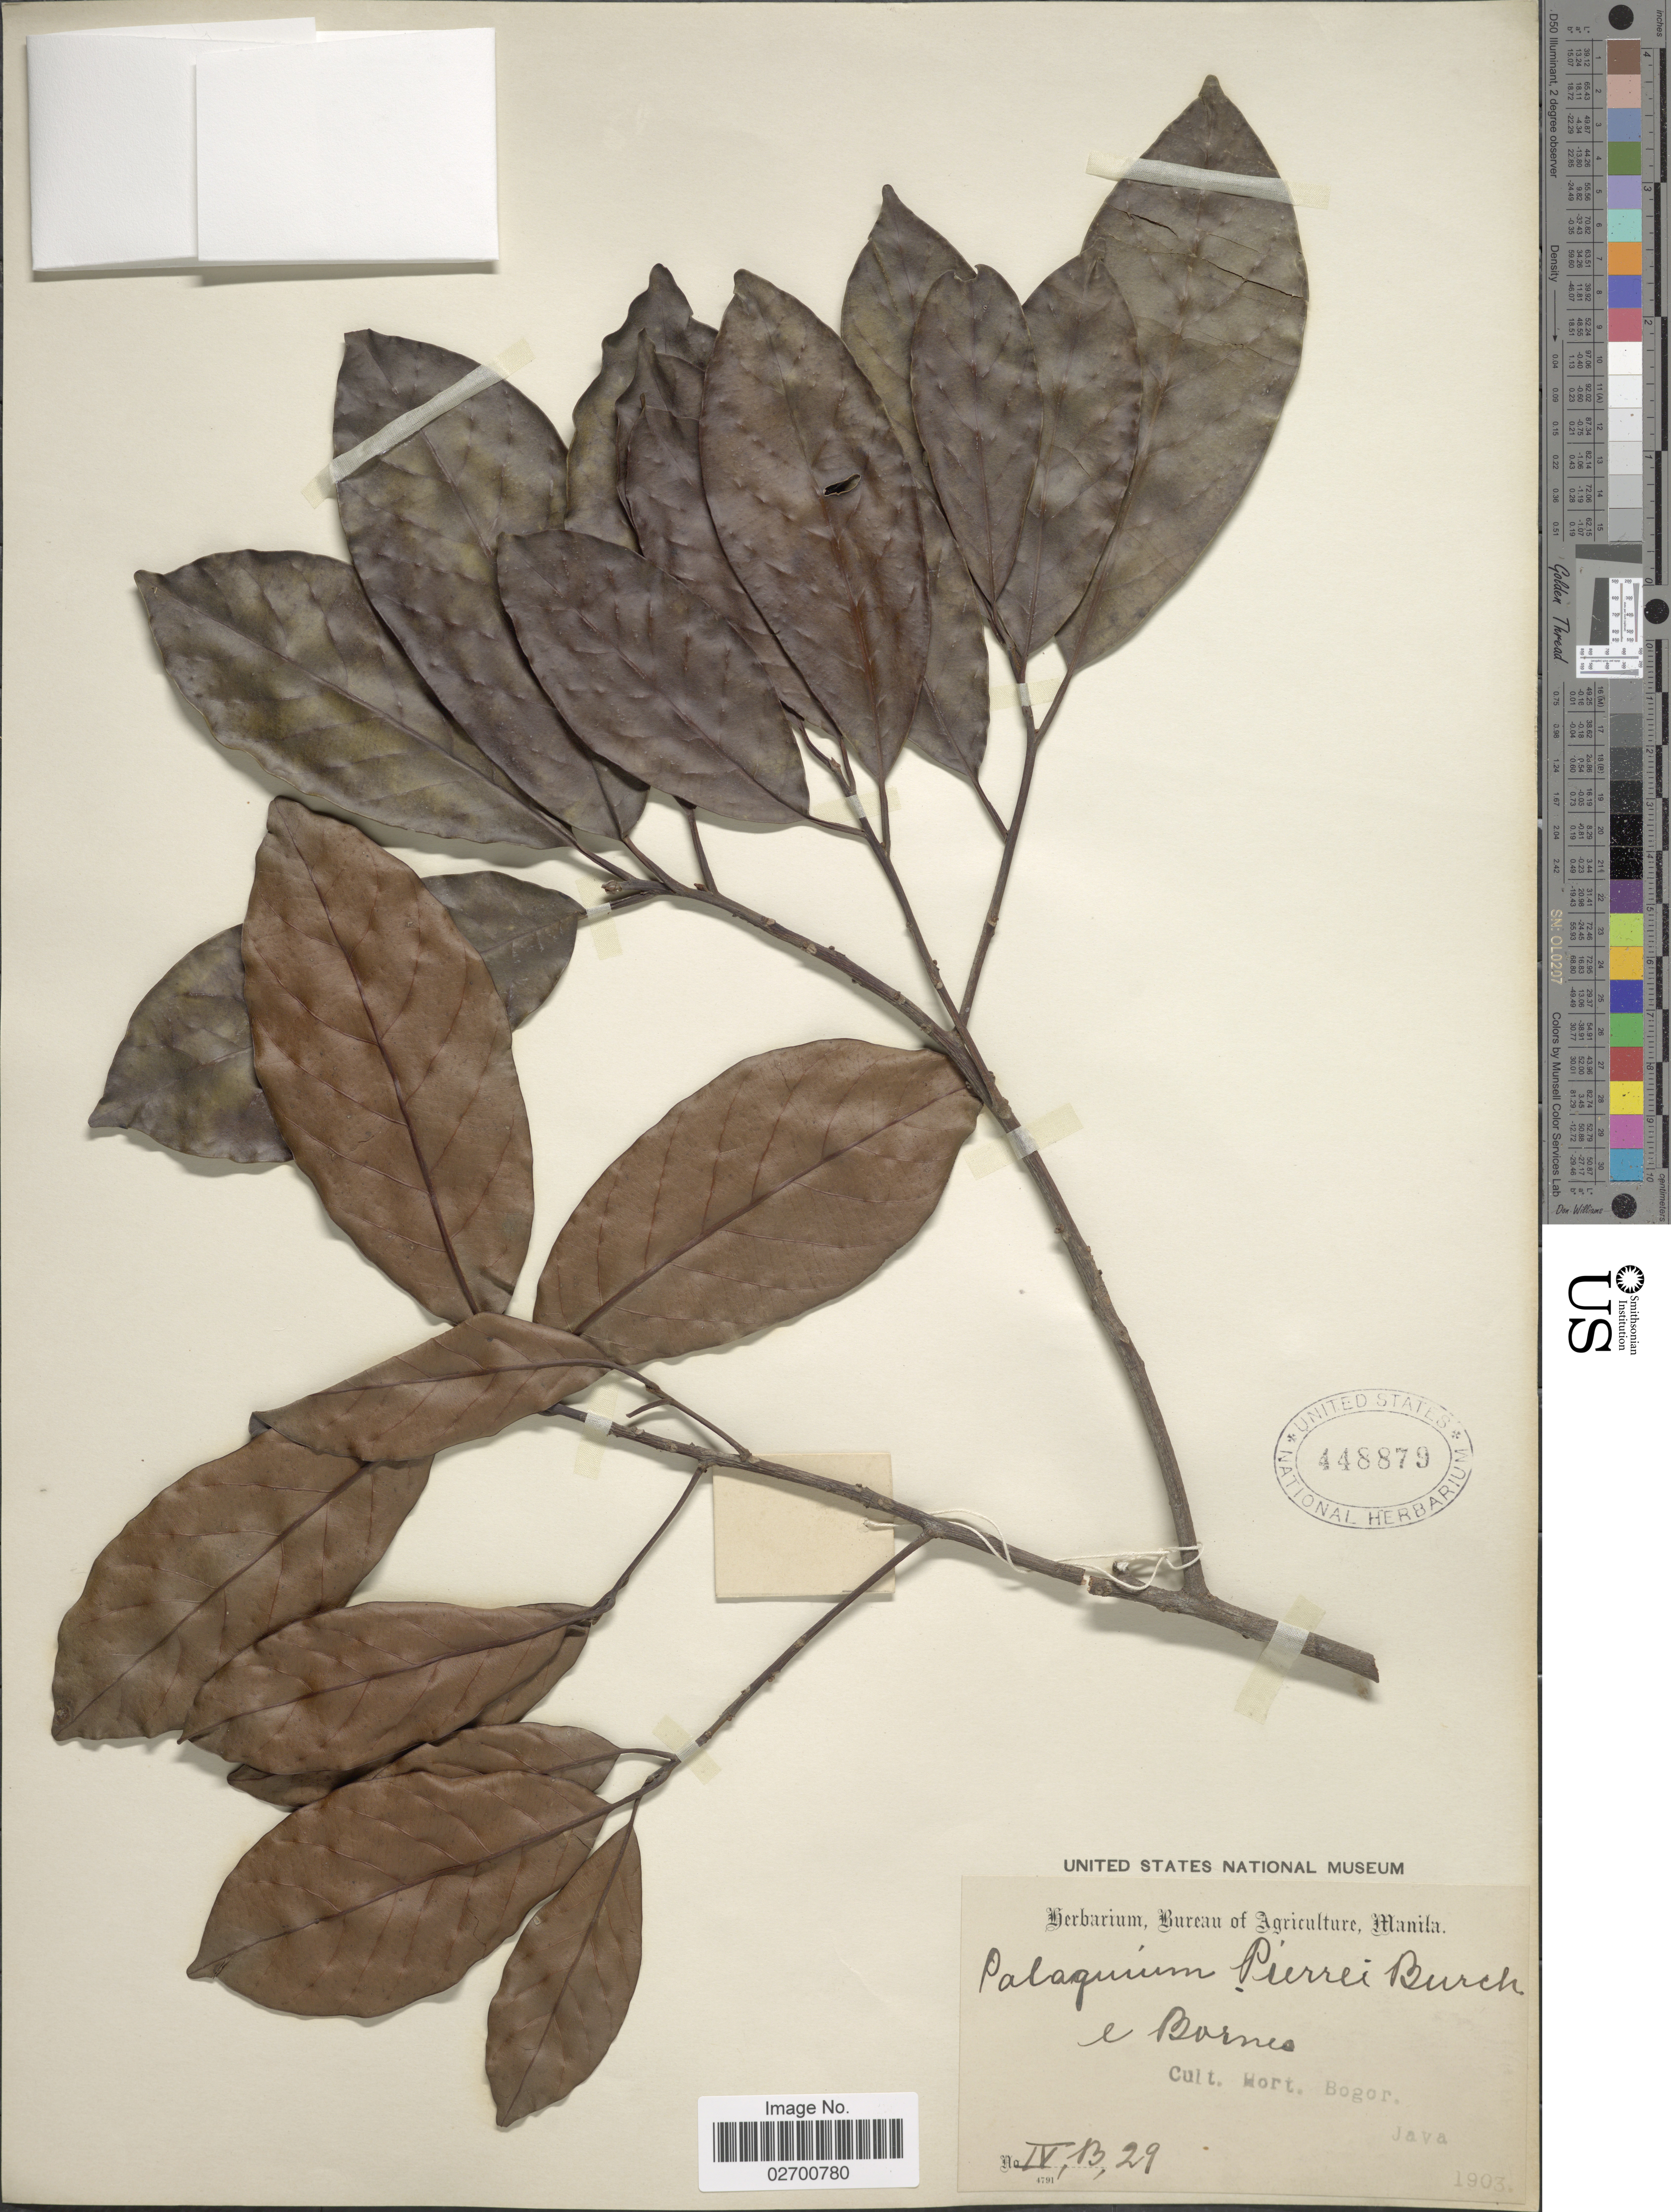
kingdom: Plantae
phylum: Tracheophyta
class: Magnoliopsida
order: Ericales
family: Sapotaceae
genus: Palaquium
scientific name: Palaquium pierrei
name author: Burck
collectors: ex Herb. Bur. Agric. Manila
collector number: IV,13,29*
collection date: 1903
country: Indonesia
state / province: Java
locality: Cult. Hort. Bogor. e Banka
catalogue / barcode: US 448879